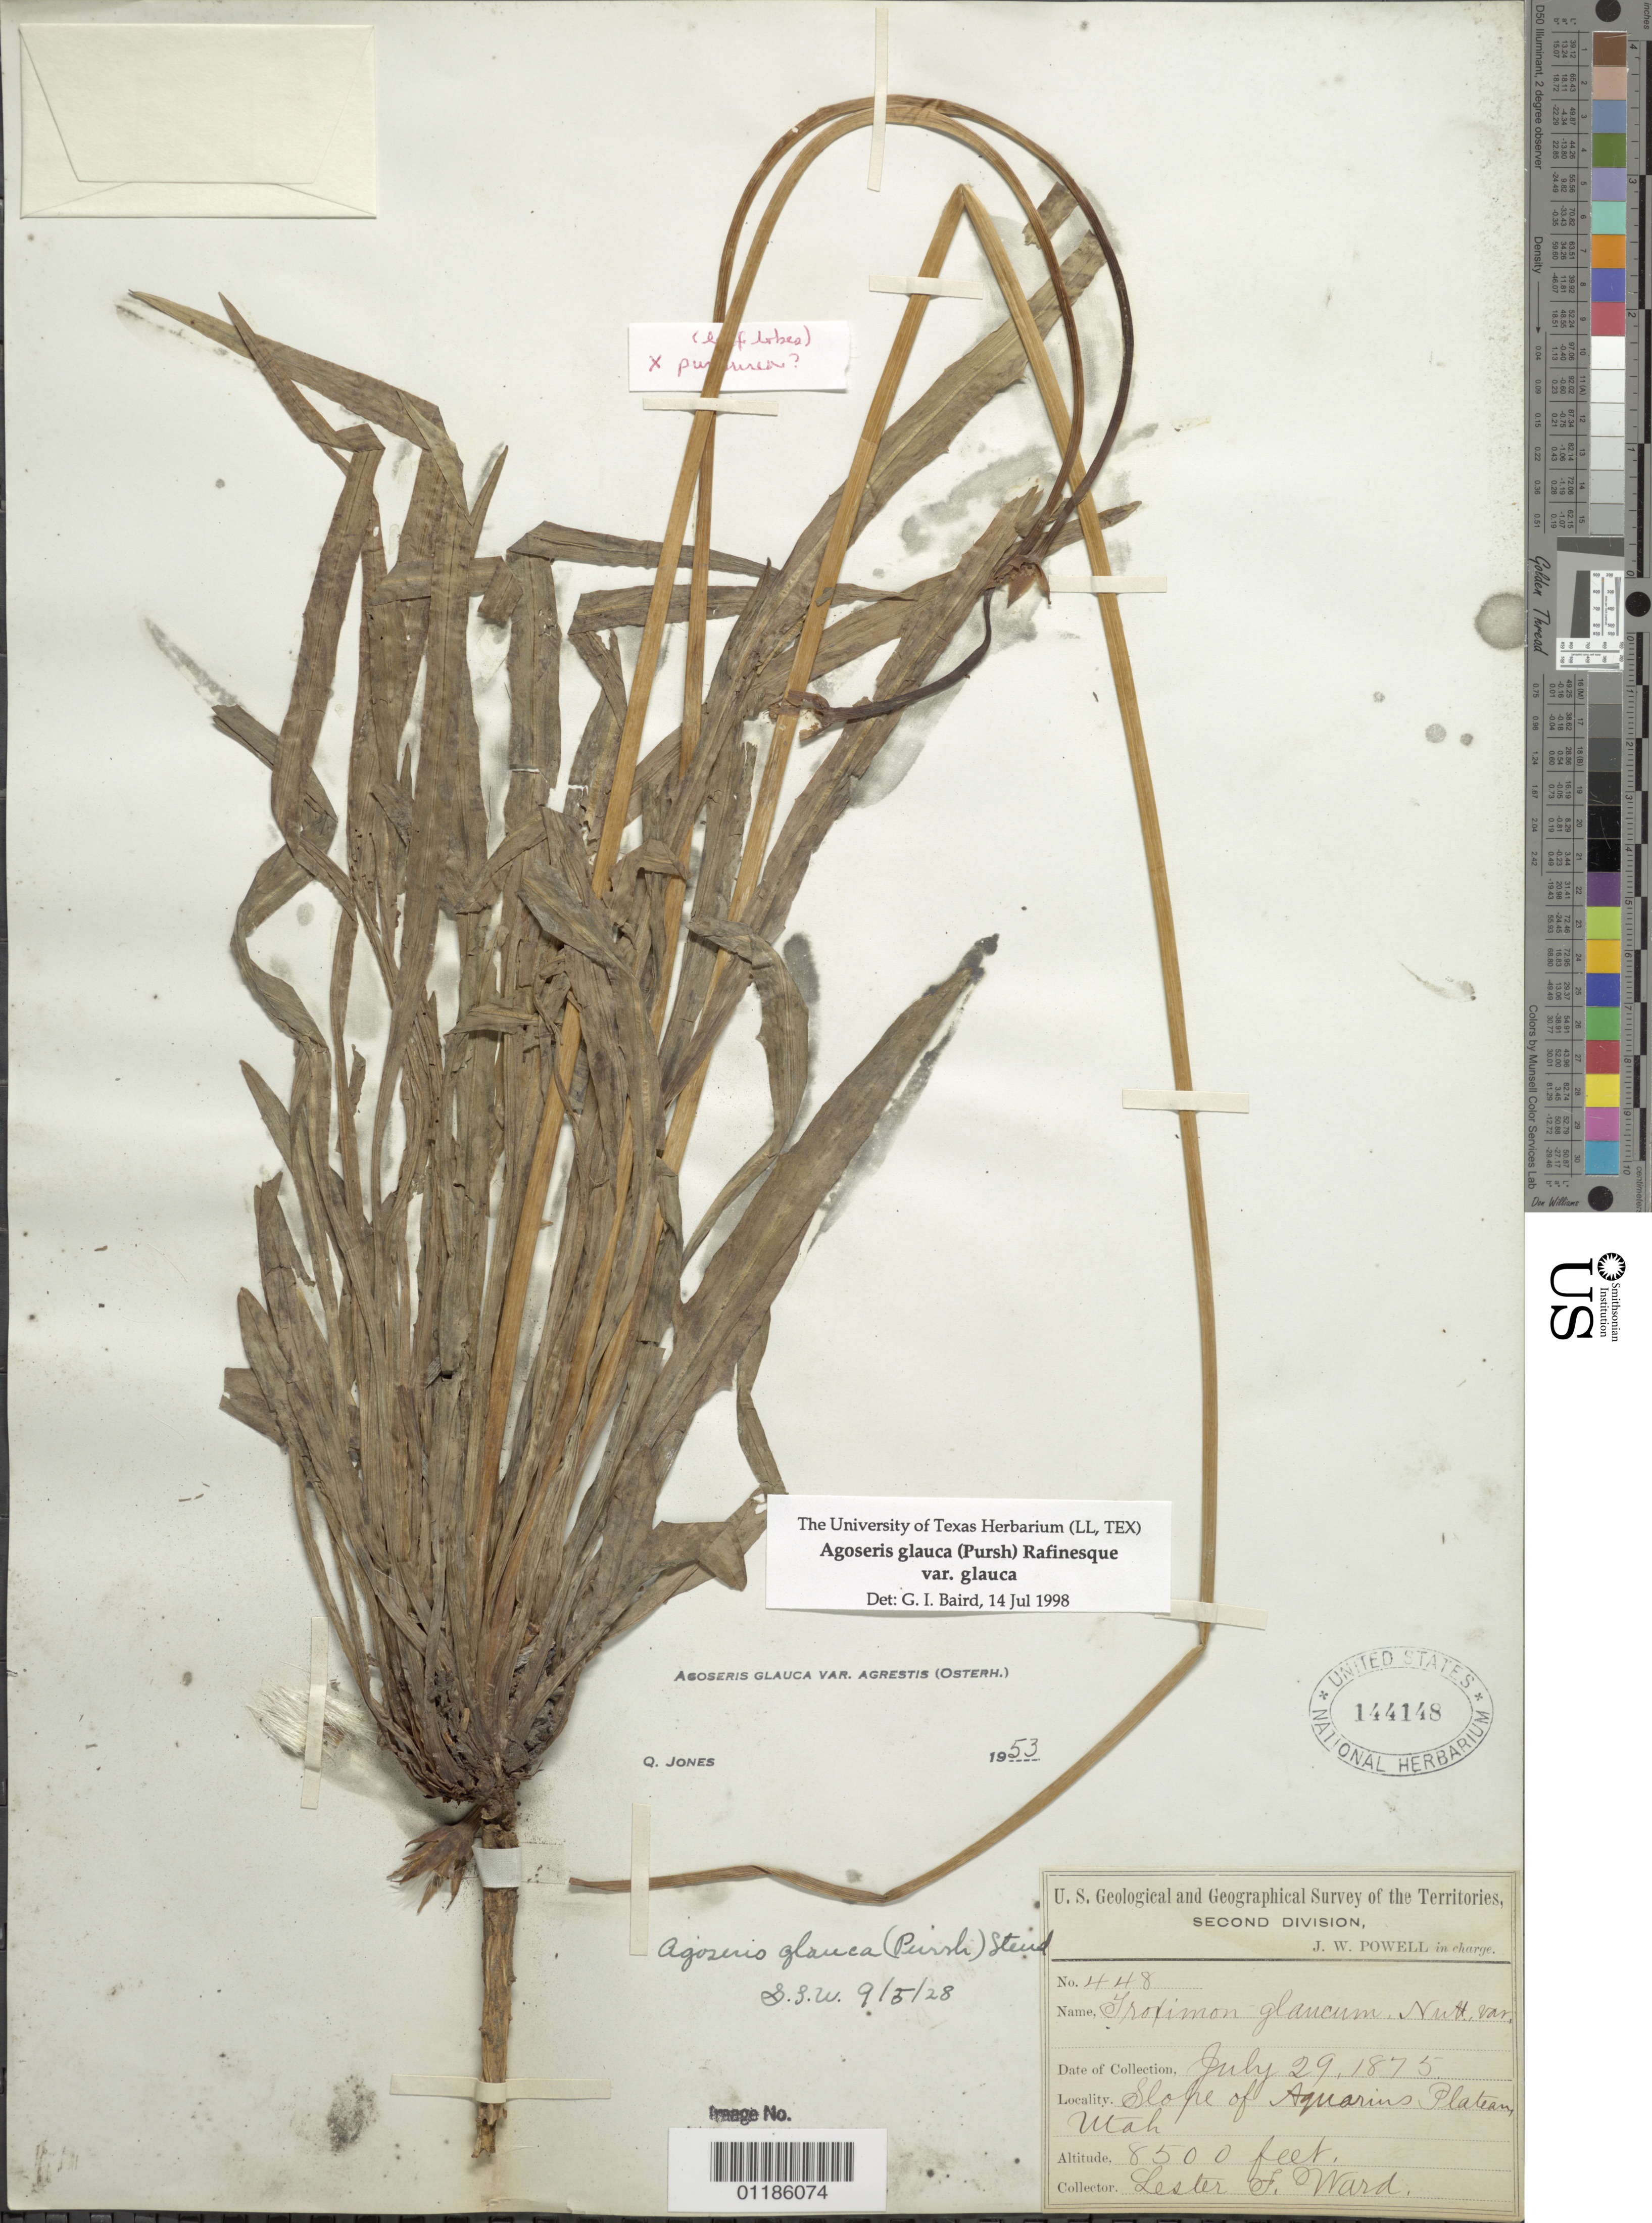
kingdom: Plantae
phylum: Tracheophyta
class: Magnoliopsida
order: Asterales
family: Asteraceae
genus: Agoseris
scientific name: Agoseris glauca var. glauca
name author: (Pursh) Raf.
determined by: Baird, G. I.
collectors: L. F. Ward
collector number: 448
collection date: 1875-07-29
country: United States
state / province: Utah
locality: Slope of Aquarius Plateau.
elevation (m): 2591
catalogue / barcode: US 144148